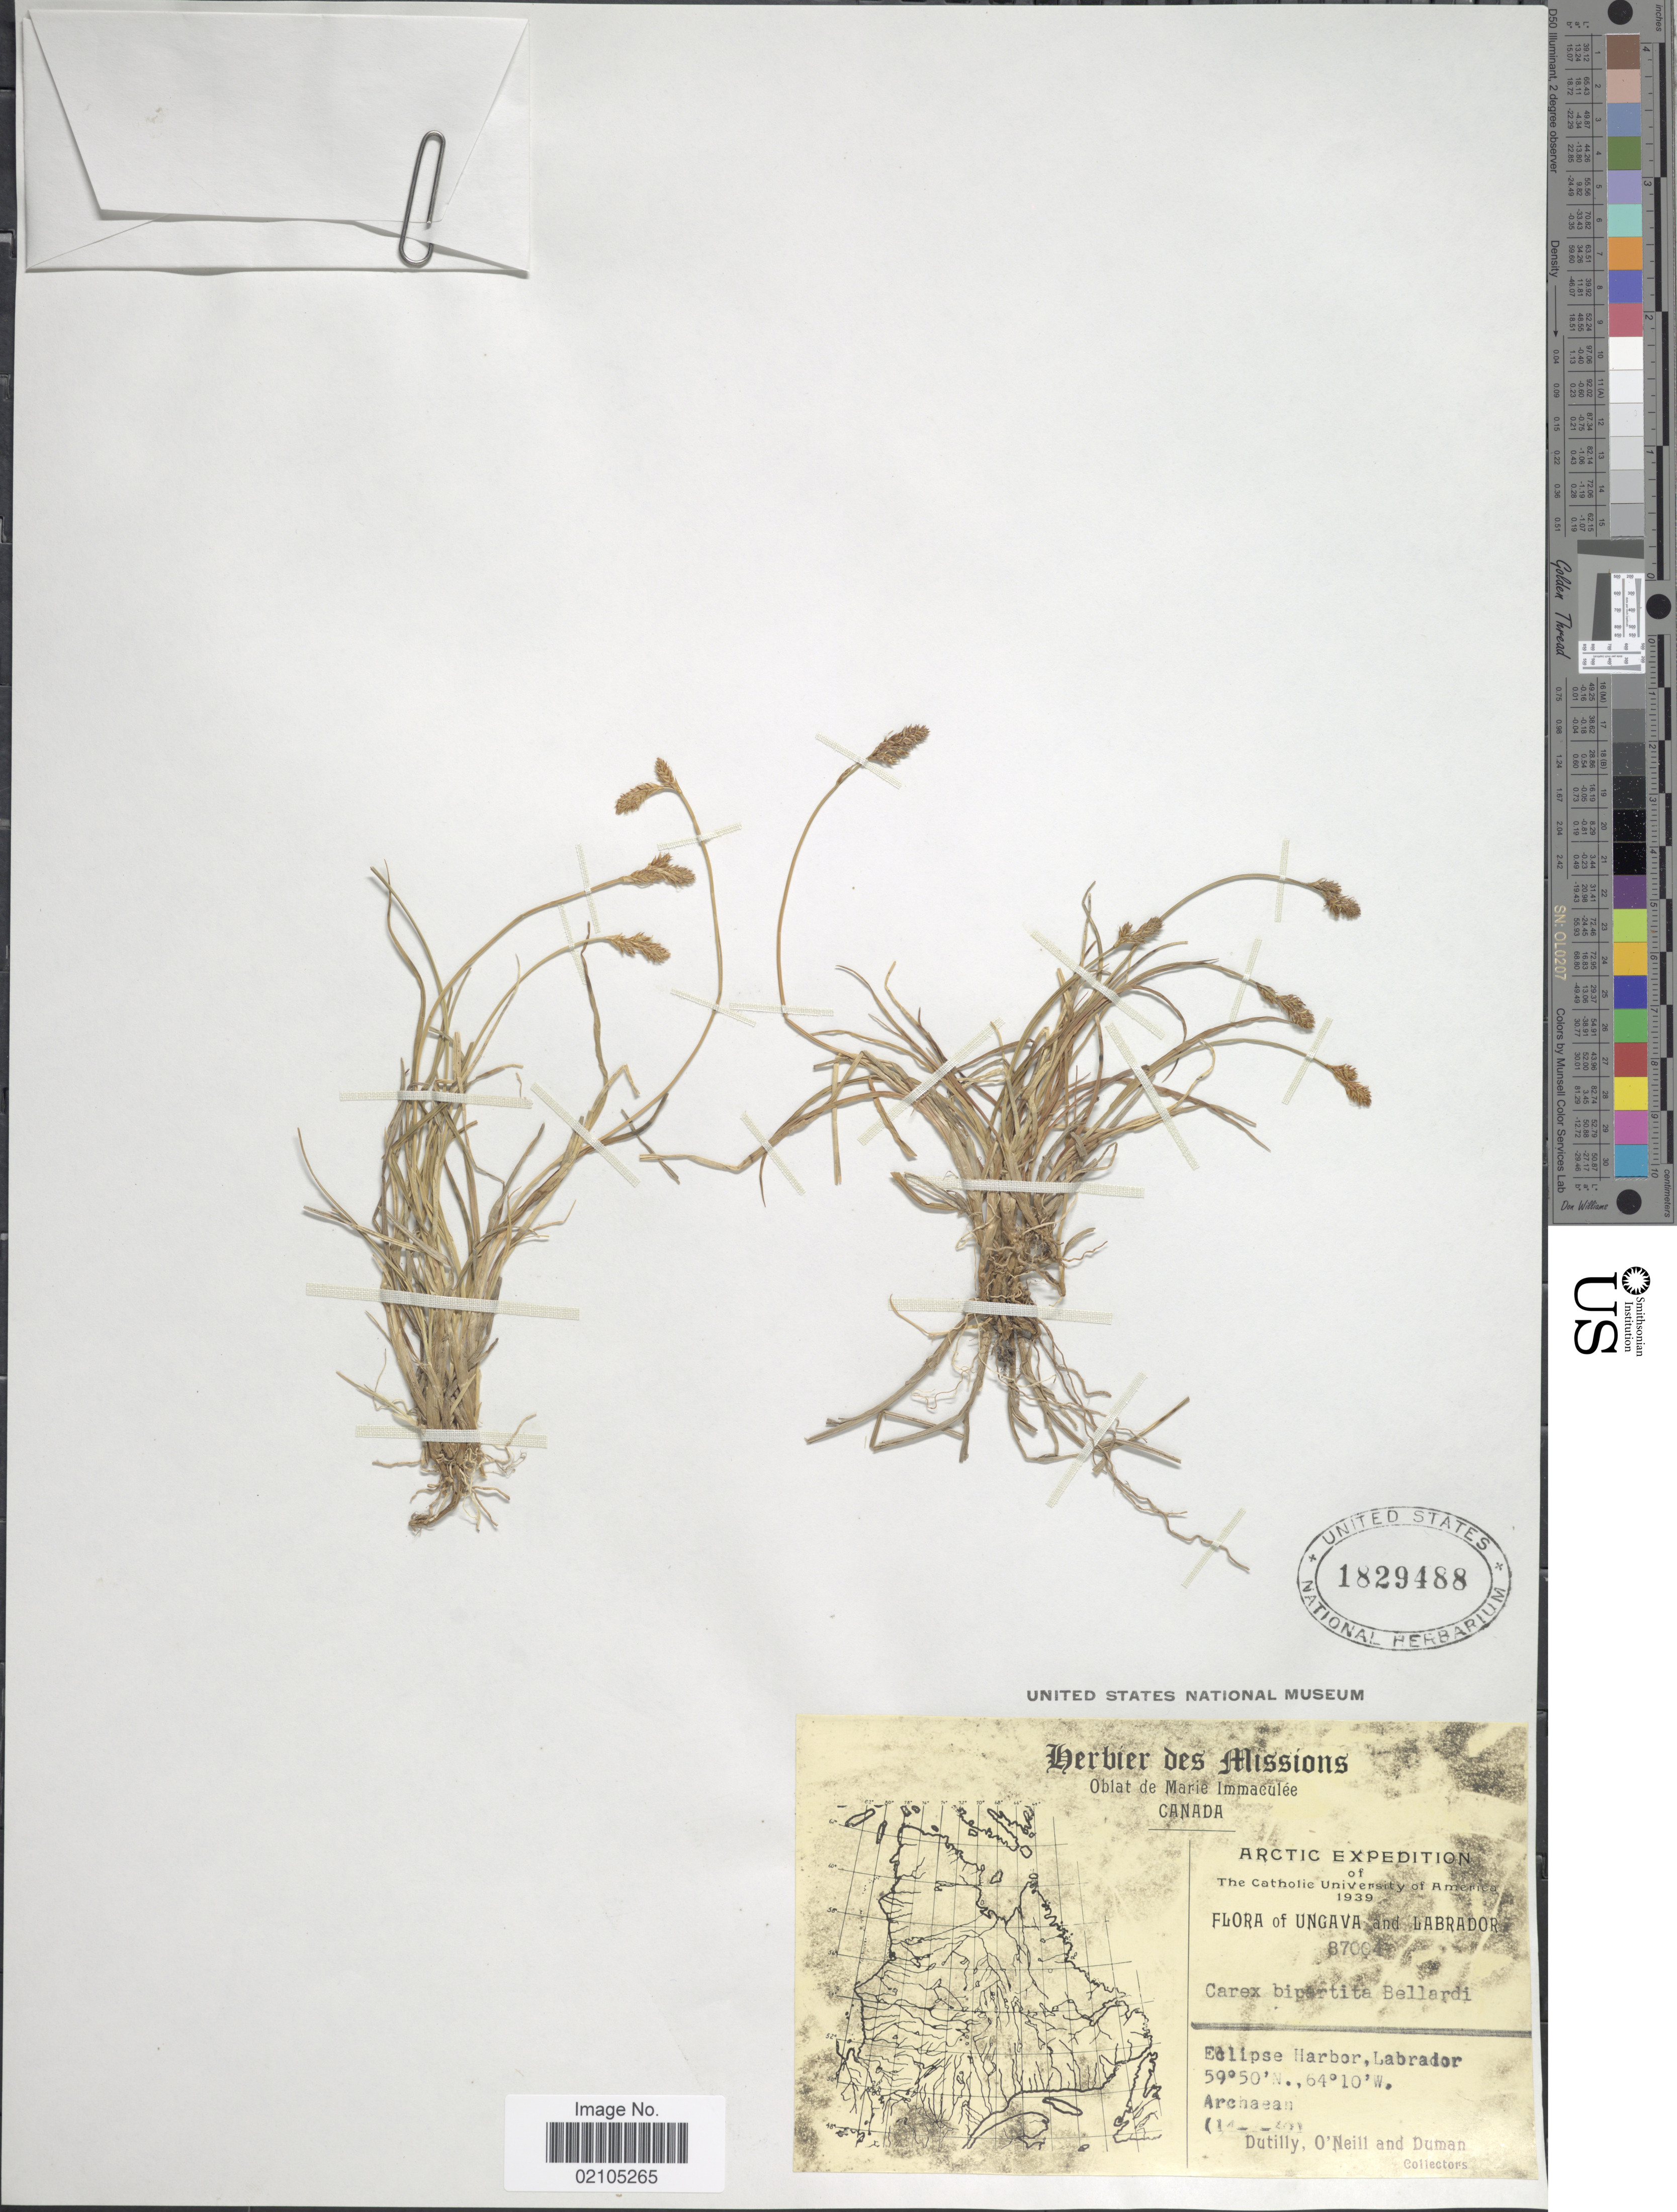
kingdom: Plantae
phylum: Tracheophyta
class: Liliopsida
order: Poales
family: Cyperaceae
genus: Carex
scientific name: Carex lachenalii subsp. lachenalii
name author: Schkuhr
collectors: -. Dutilly, -. O'Neill & -. Duman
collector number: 87004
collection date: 1939-02-14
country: Canada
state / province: Newfoundland and Labrador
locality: Arctic, Eclipse Harbor, Labrador. Archaean.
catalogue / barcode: US 1829488